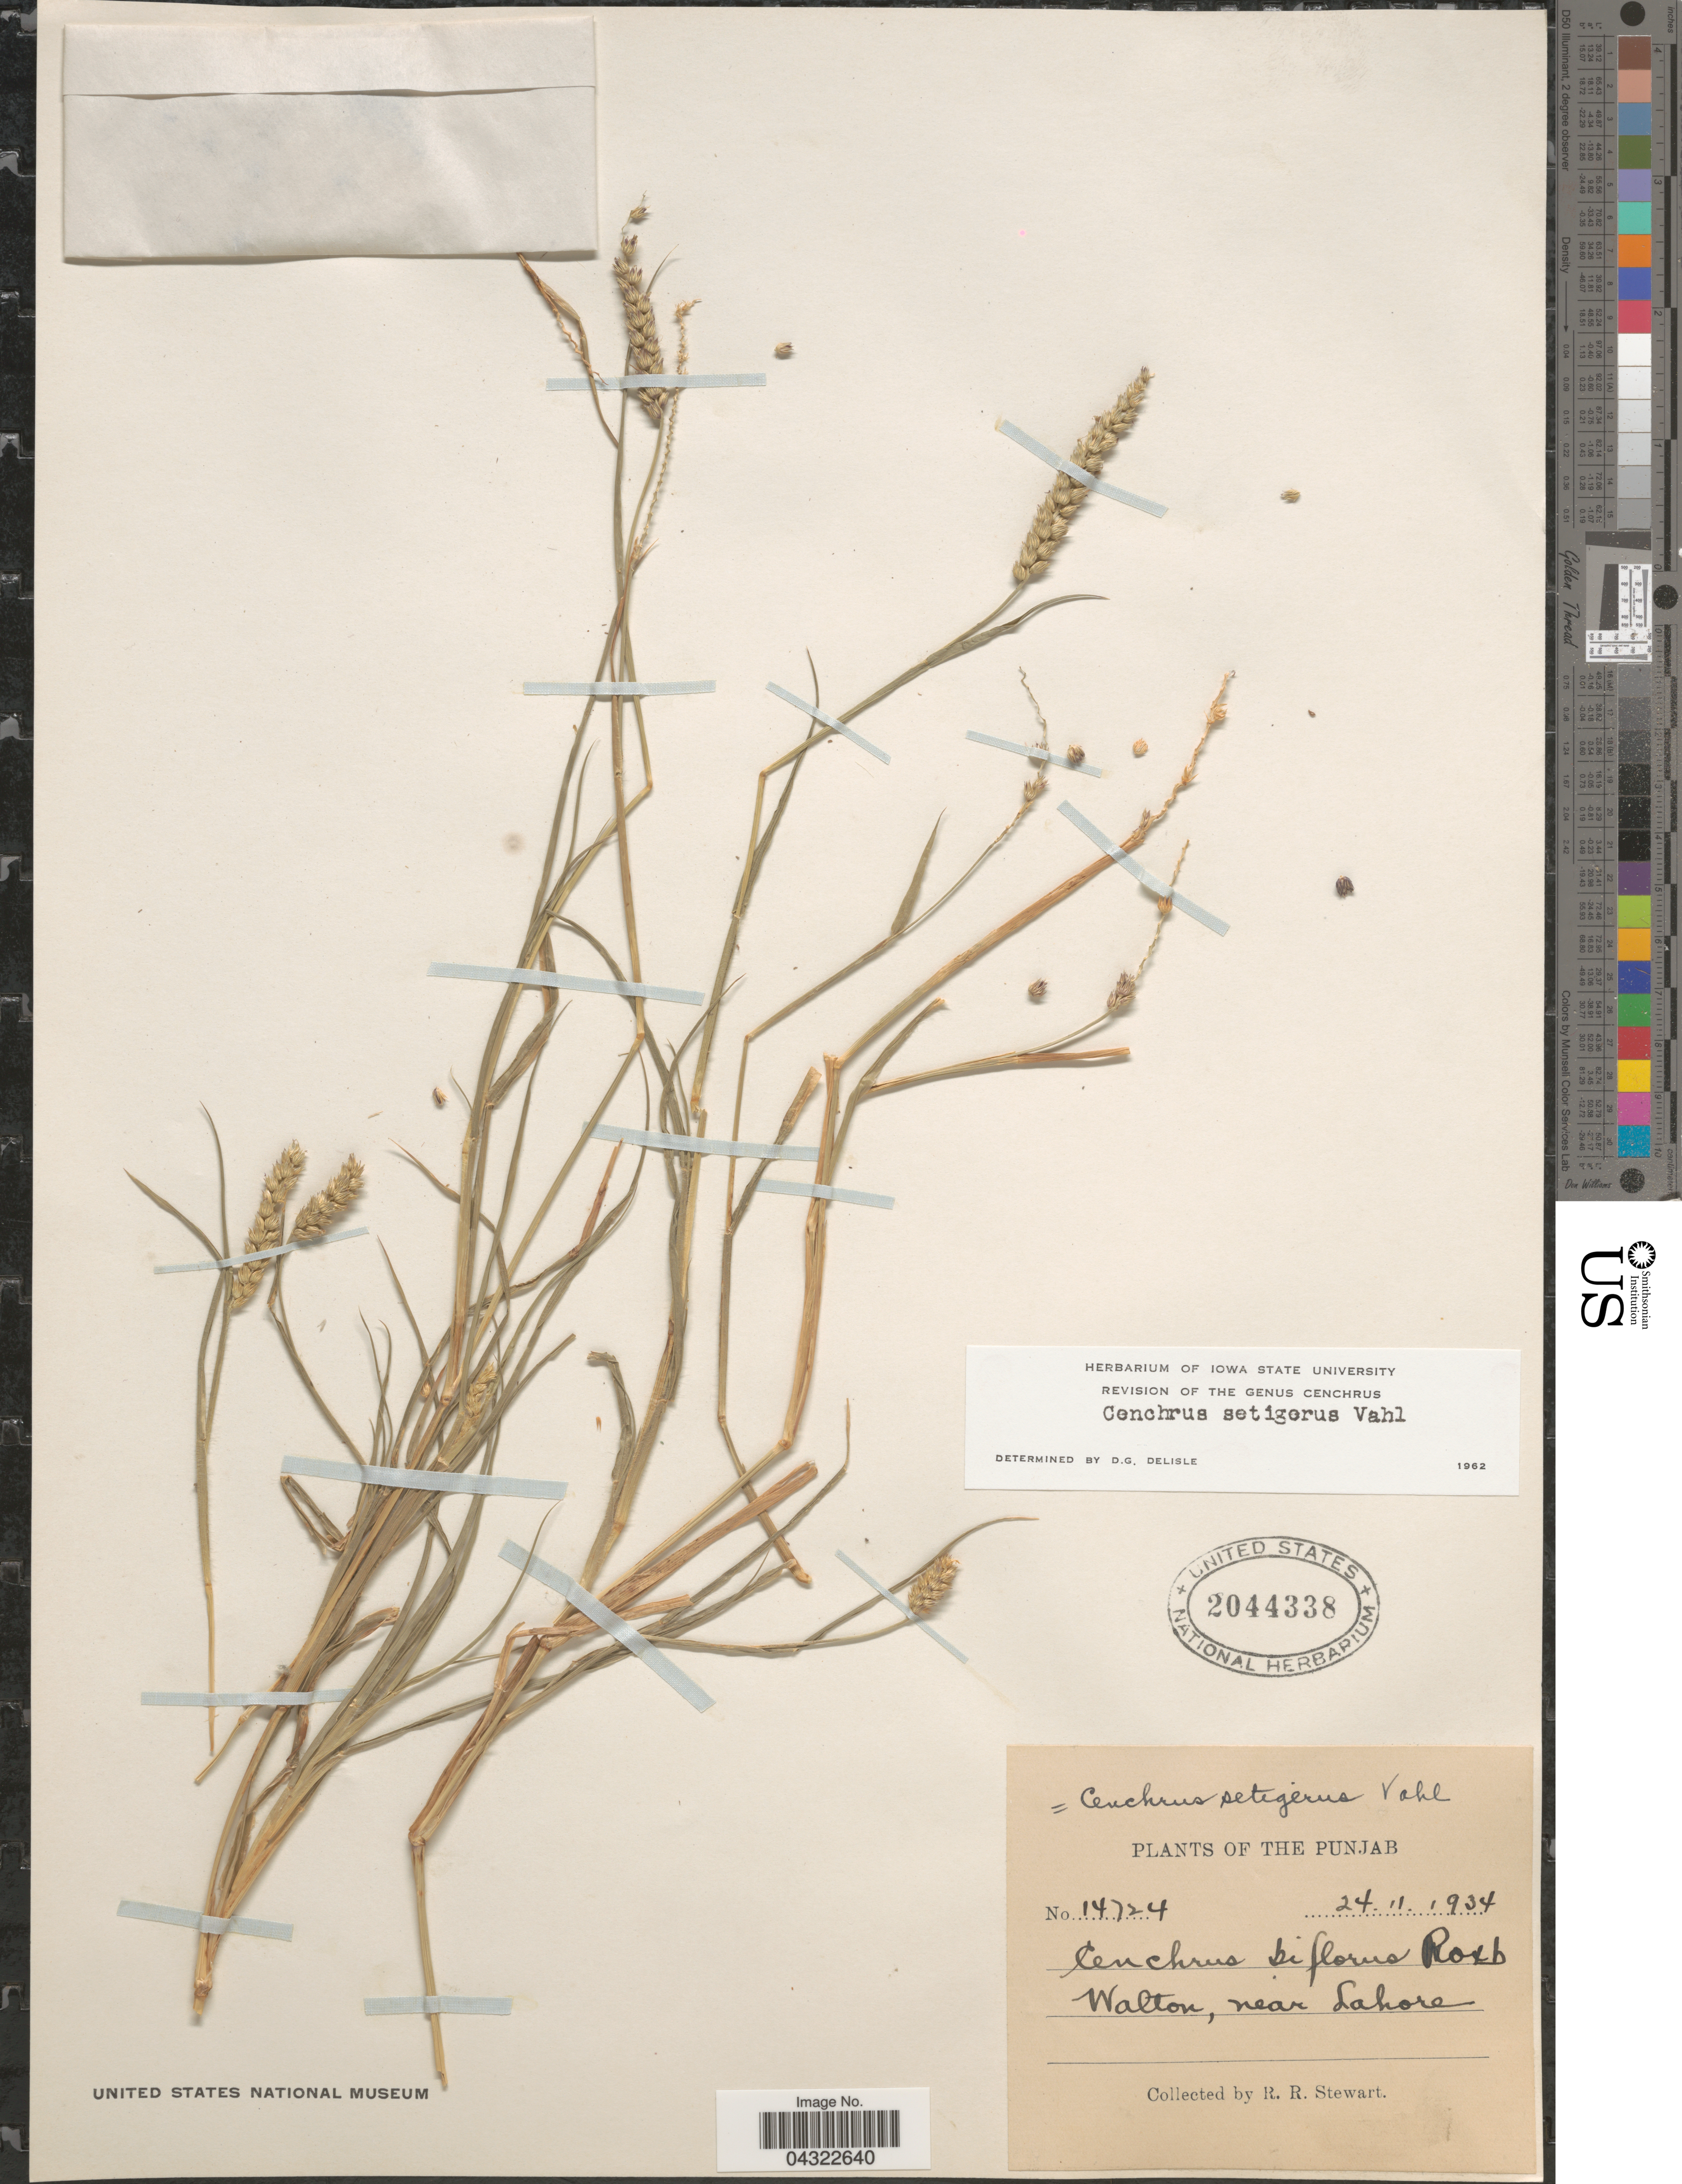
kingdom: Plantae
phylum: Tracheophyta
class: Liliopsida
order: Poales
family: Poaceae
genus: Cenchrus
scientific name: Cenchrus setiger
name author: Vahl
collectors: R. Stewart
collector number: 14724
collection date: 1934-11-24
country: Pakistan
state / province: Punjab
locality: The Punjab. Walton, near Lahore.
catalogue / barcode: US 2044338